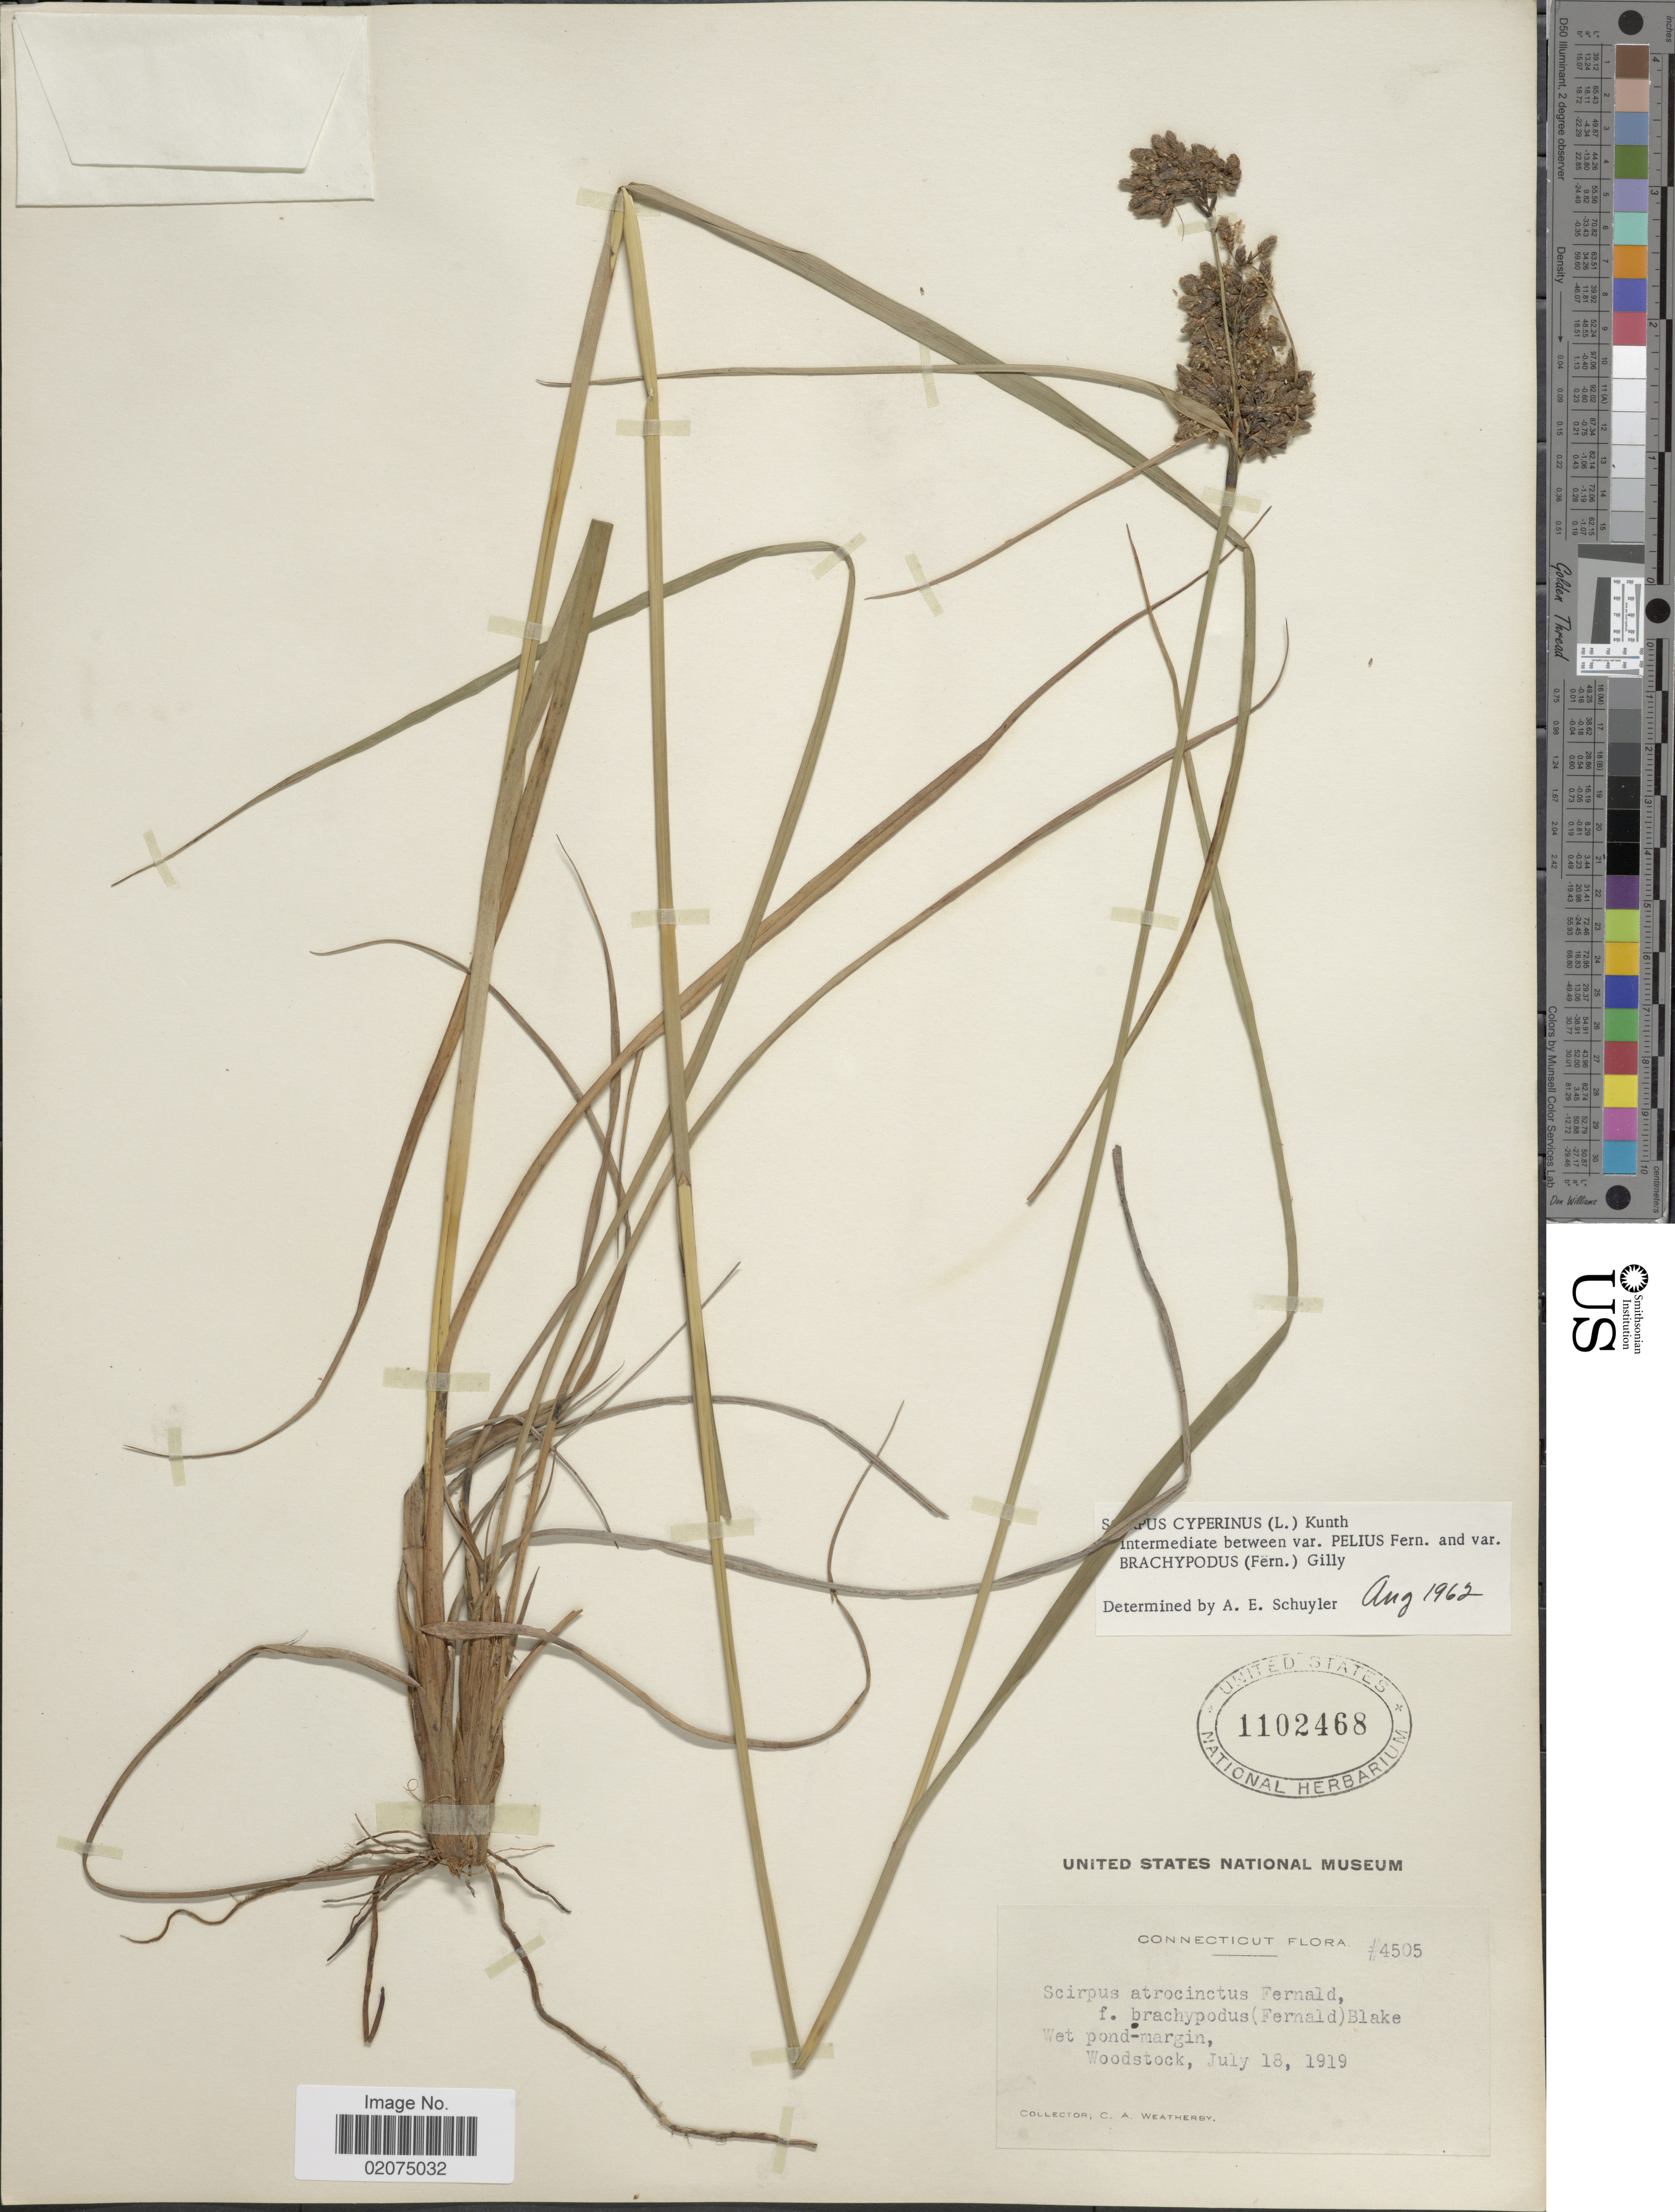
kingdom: Plantae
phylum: Tracheophyta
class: Liliopsida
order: Poales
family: Cyperaceae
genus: Scirpus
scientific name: Scirpus cyperinus (L.) Kunth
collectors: C. A. Weatherby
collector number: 4505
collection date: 1919-07-18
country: United States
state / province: Connecticut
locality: Woodstock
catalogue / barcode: US 1102468